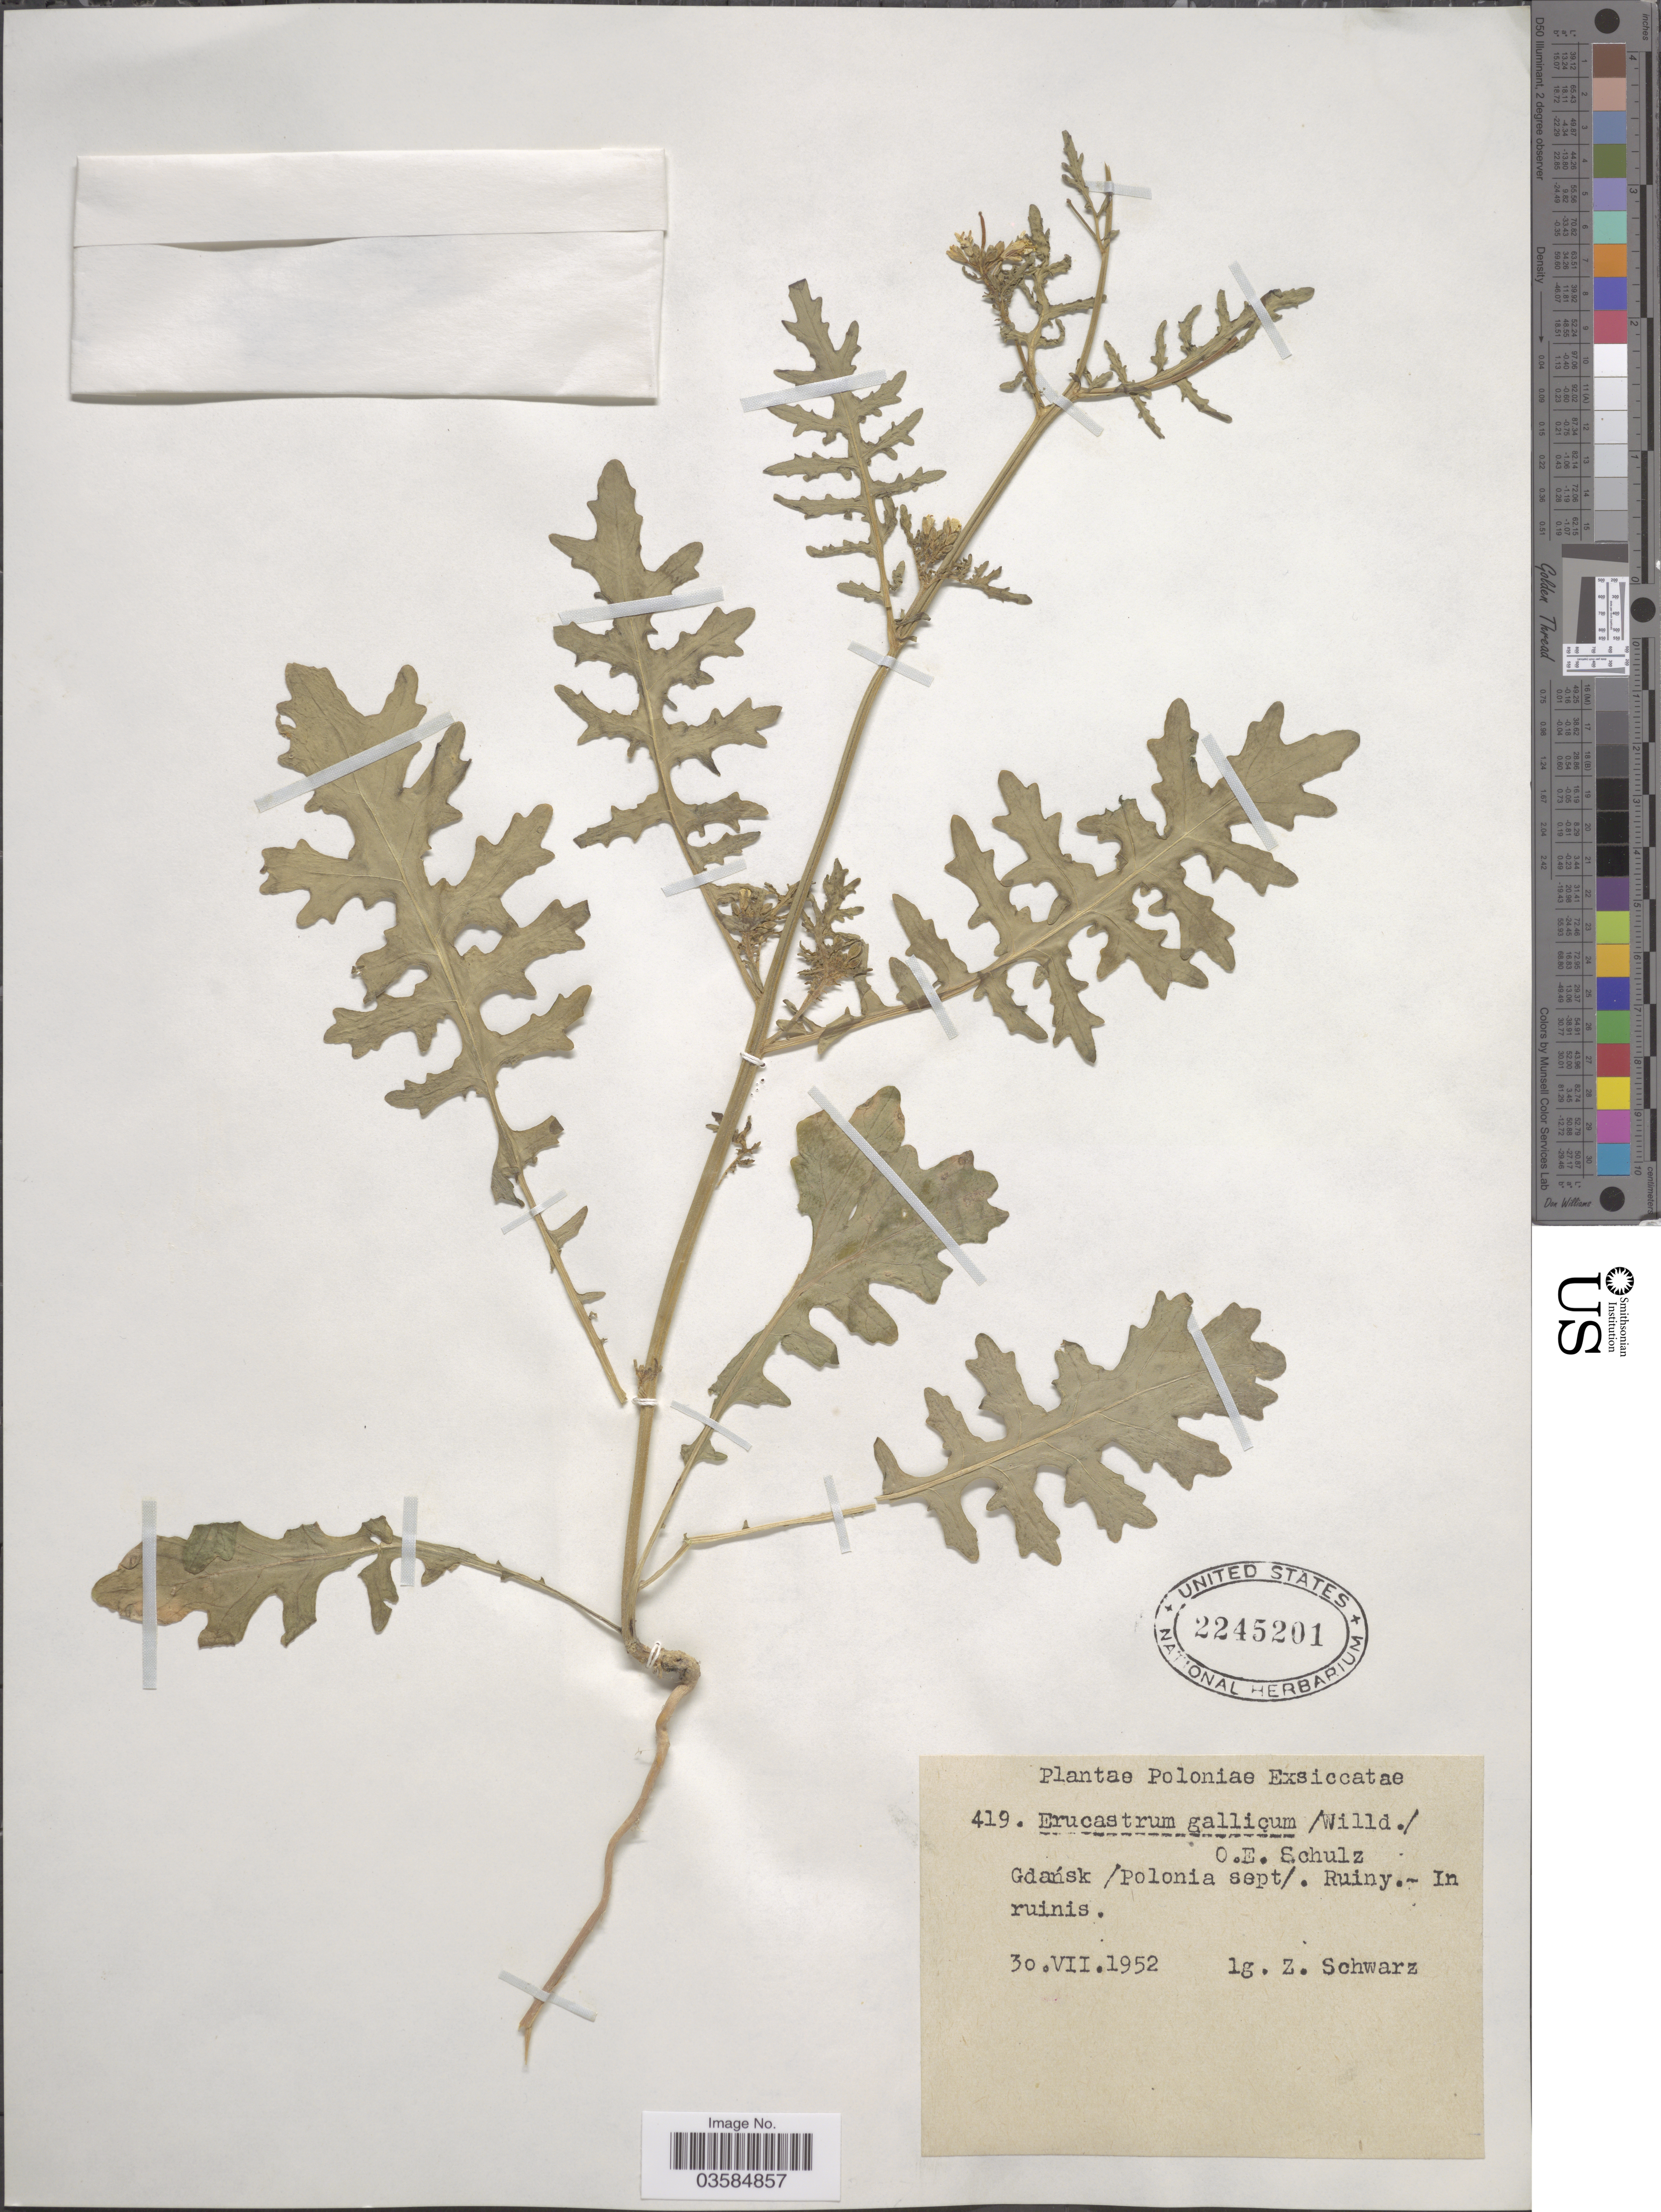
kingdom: Plantae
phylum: Tracheophyta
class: Magnoliopsida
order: Brassicales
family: Brassicaceae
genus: Erucastrum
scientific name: Erucastrum gallicum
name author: (Willd.) O.E. Schulz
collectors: Z. Schwarz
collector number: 419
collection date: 1952-07-30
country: Poland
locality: Gdańsk/Polonia sept/. Ruiny.- In ruinis.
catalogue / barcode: US 2245201